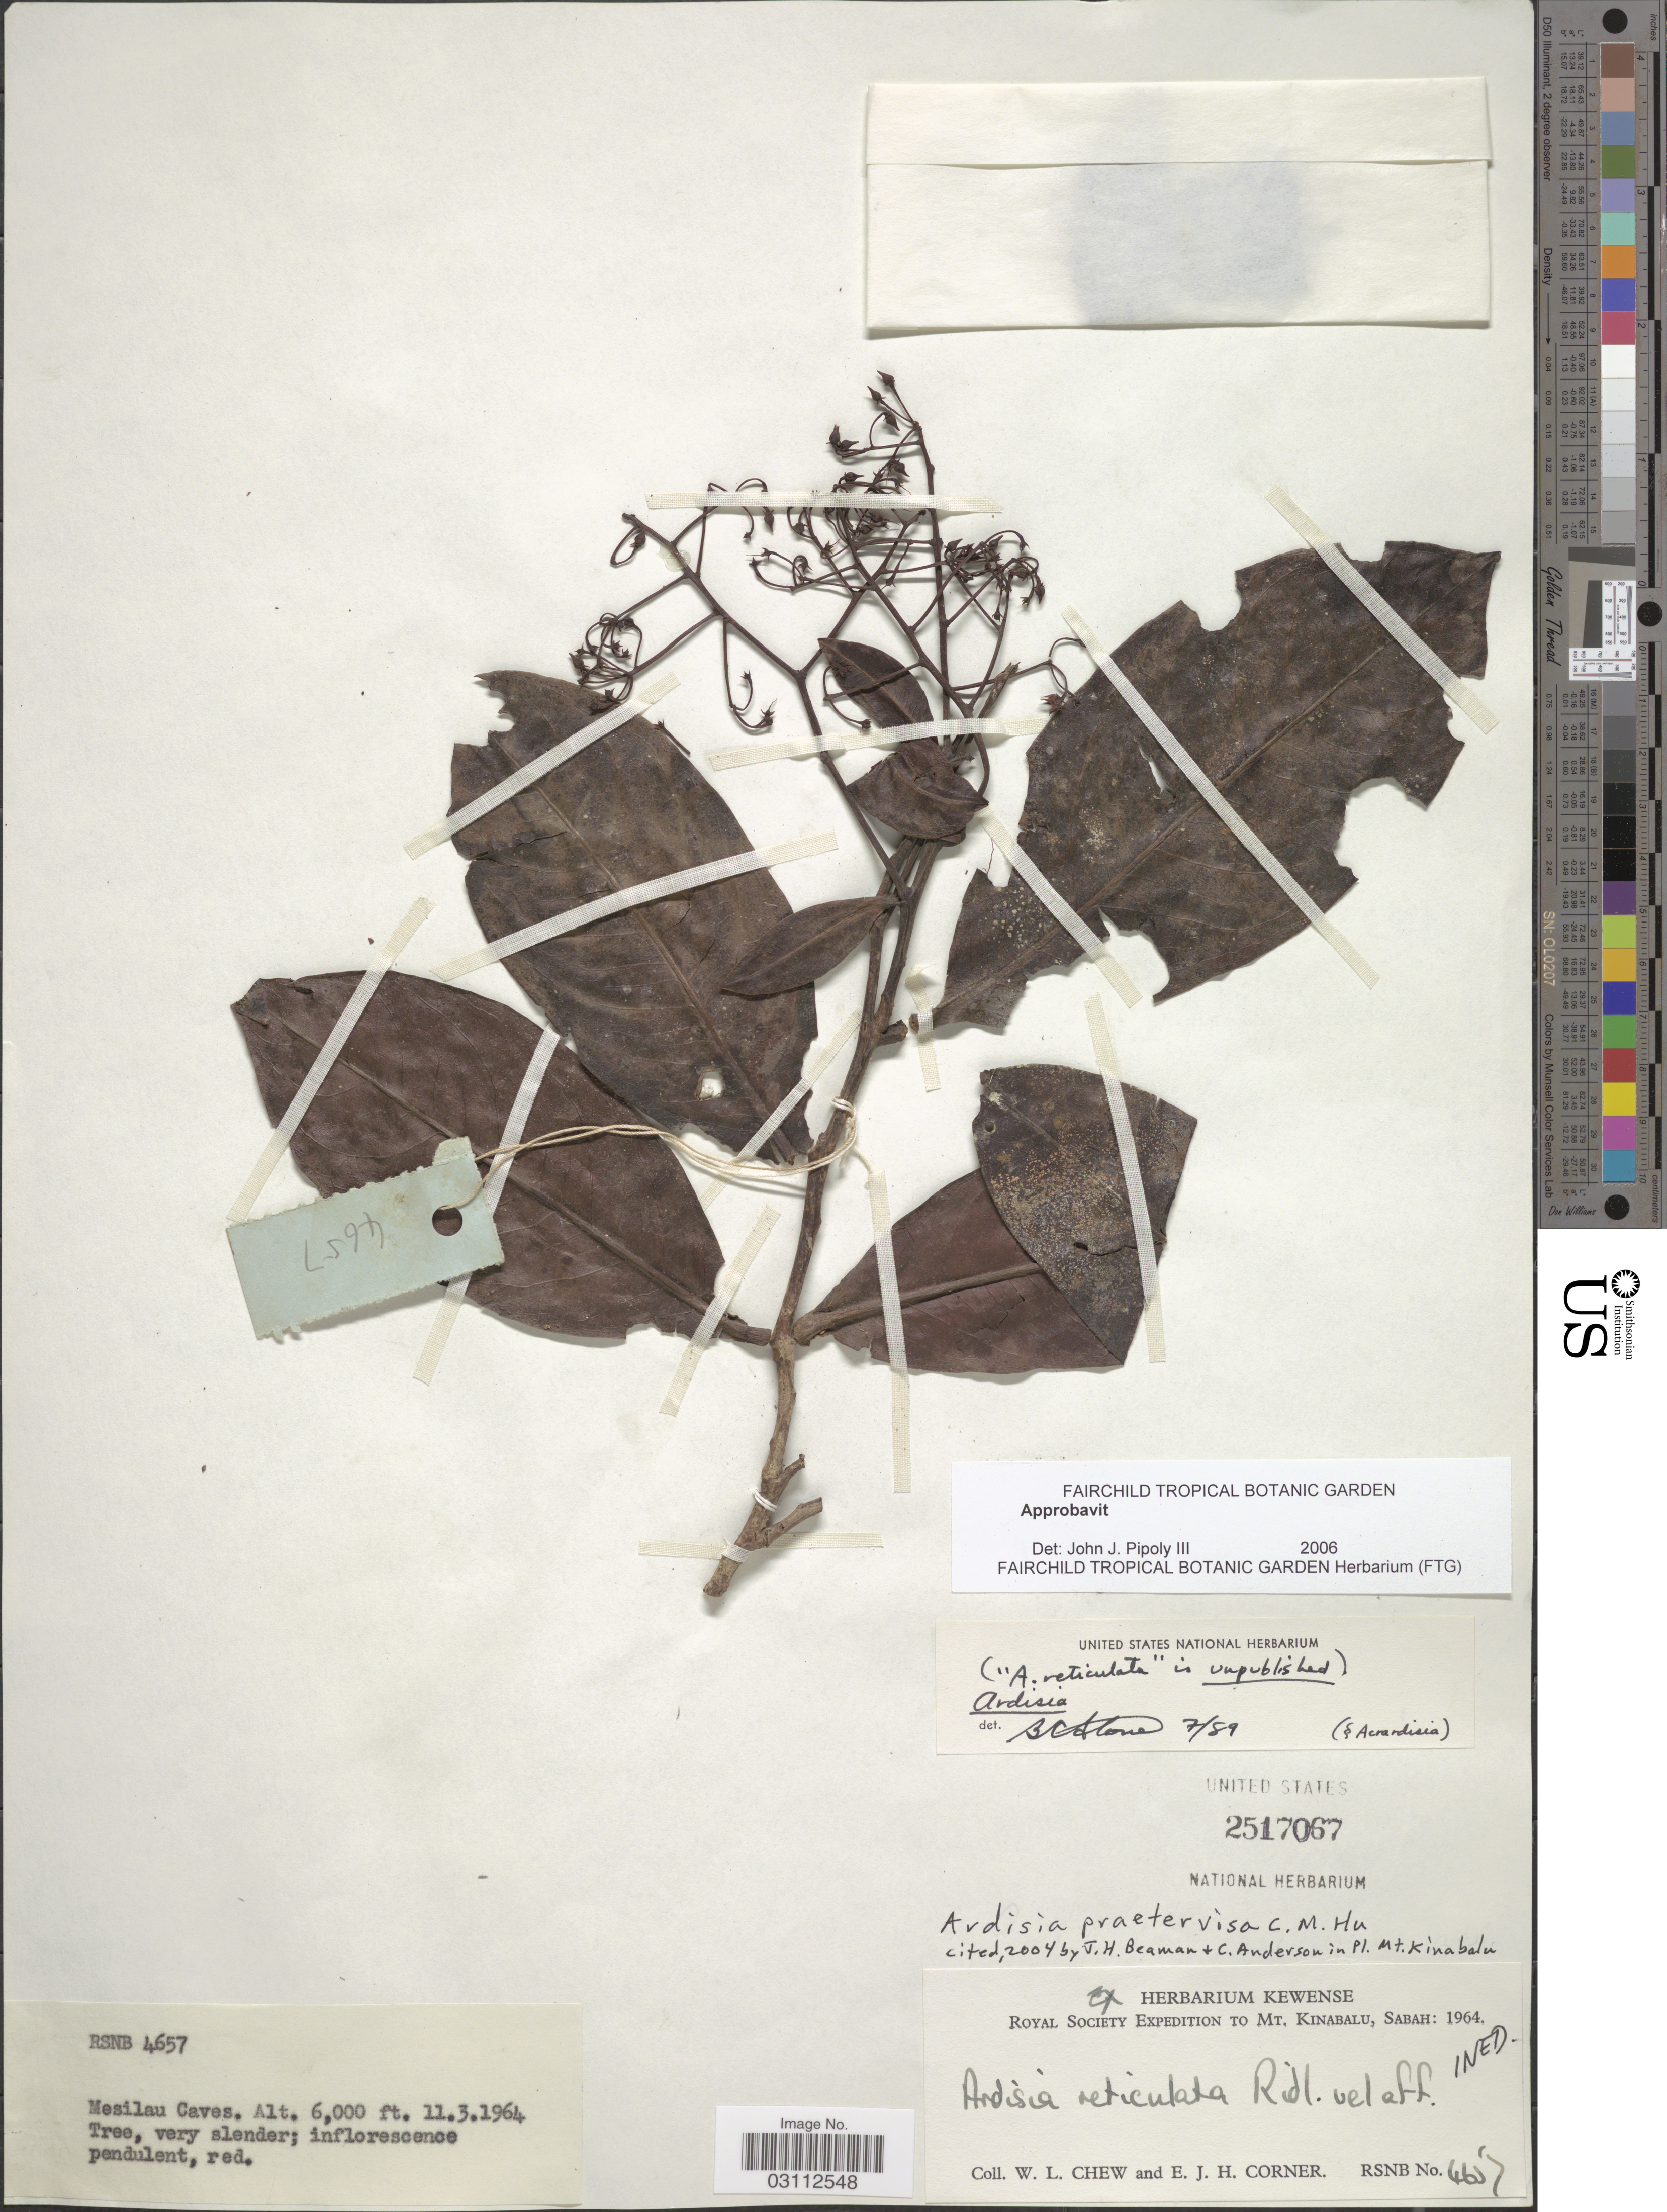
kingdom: Plantae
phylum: Tracheophyta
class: Magnoliopsida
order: Ericales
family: Primulaceae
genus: Ardisia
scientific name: Ardisia praetervisa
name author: C.M. Hu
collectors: W. Chew & E. Corner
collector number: RSNB4657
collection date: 1964-03-11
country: Malaysia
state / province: Sabah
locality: Mt. Kinabalu. Mesilau Caves.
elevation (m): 1829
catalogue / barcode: US 2517067